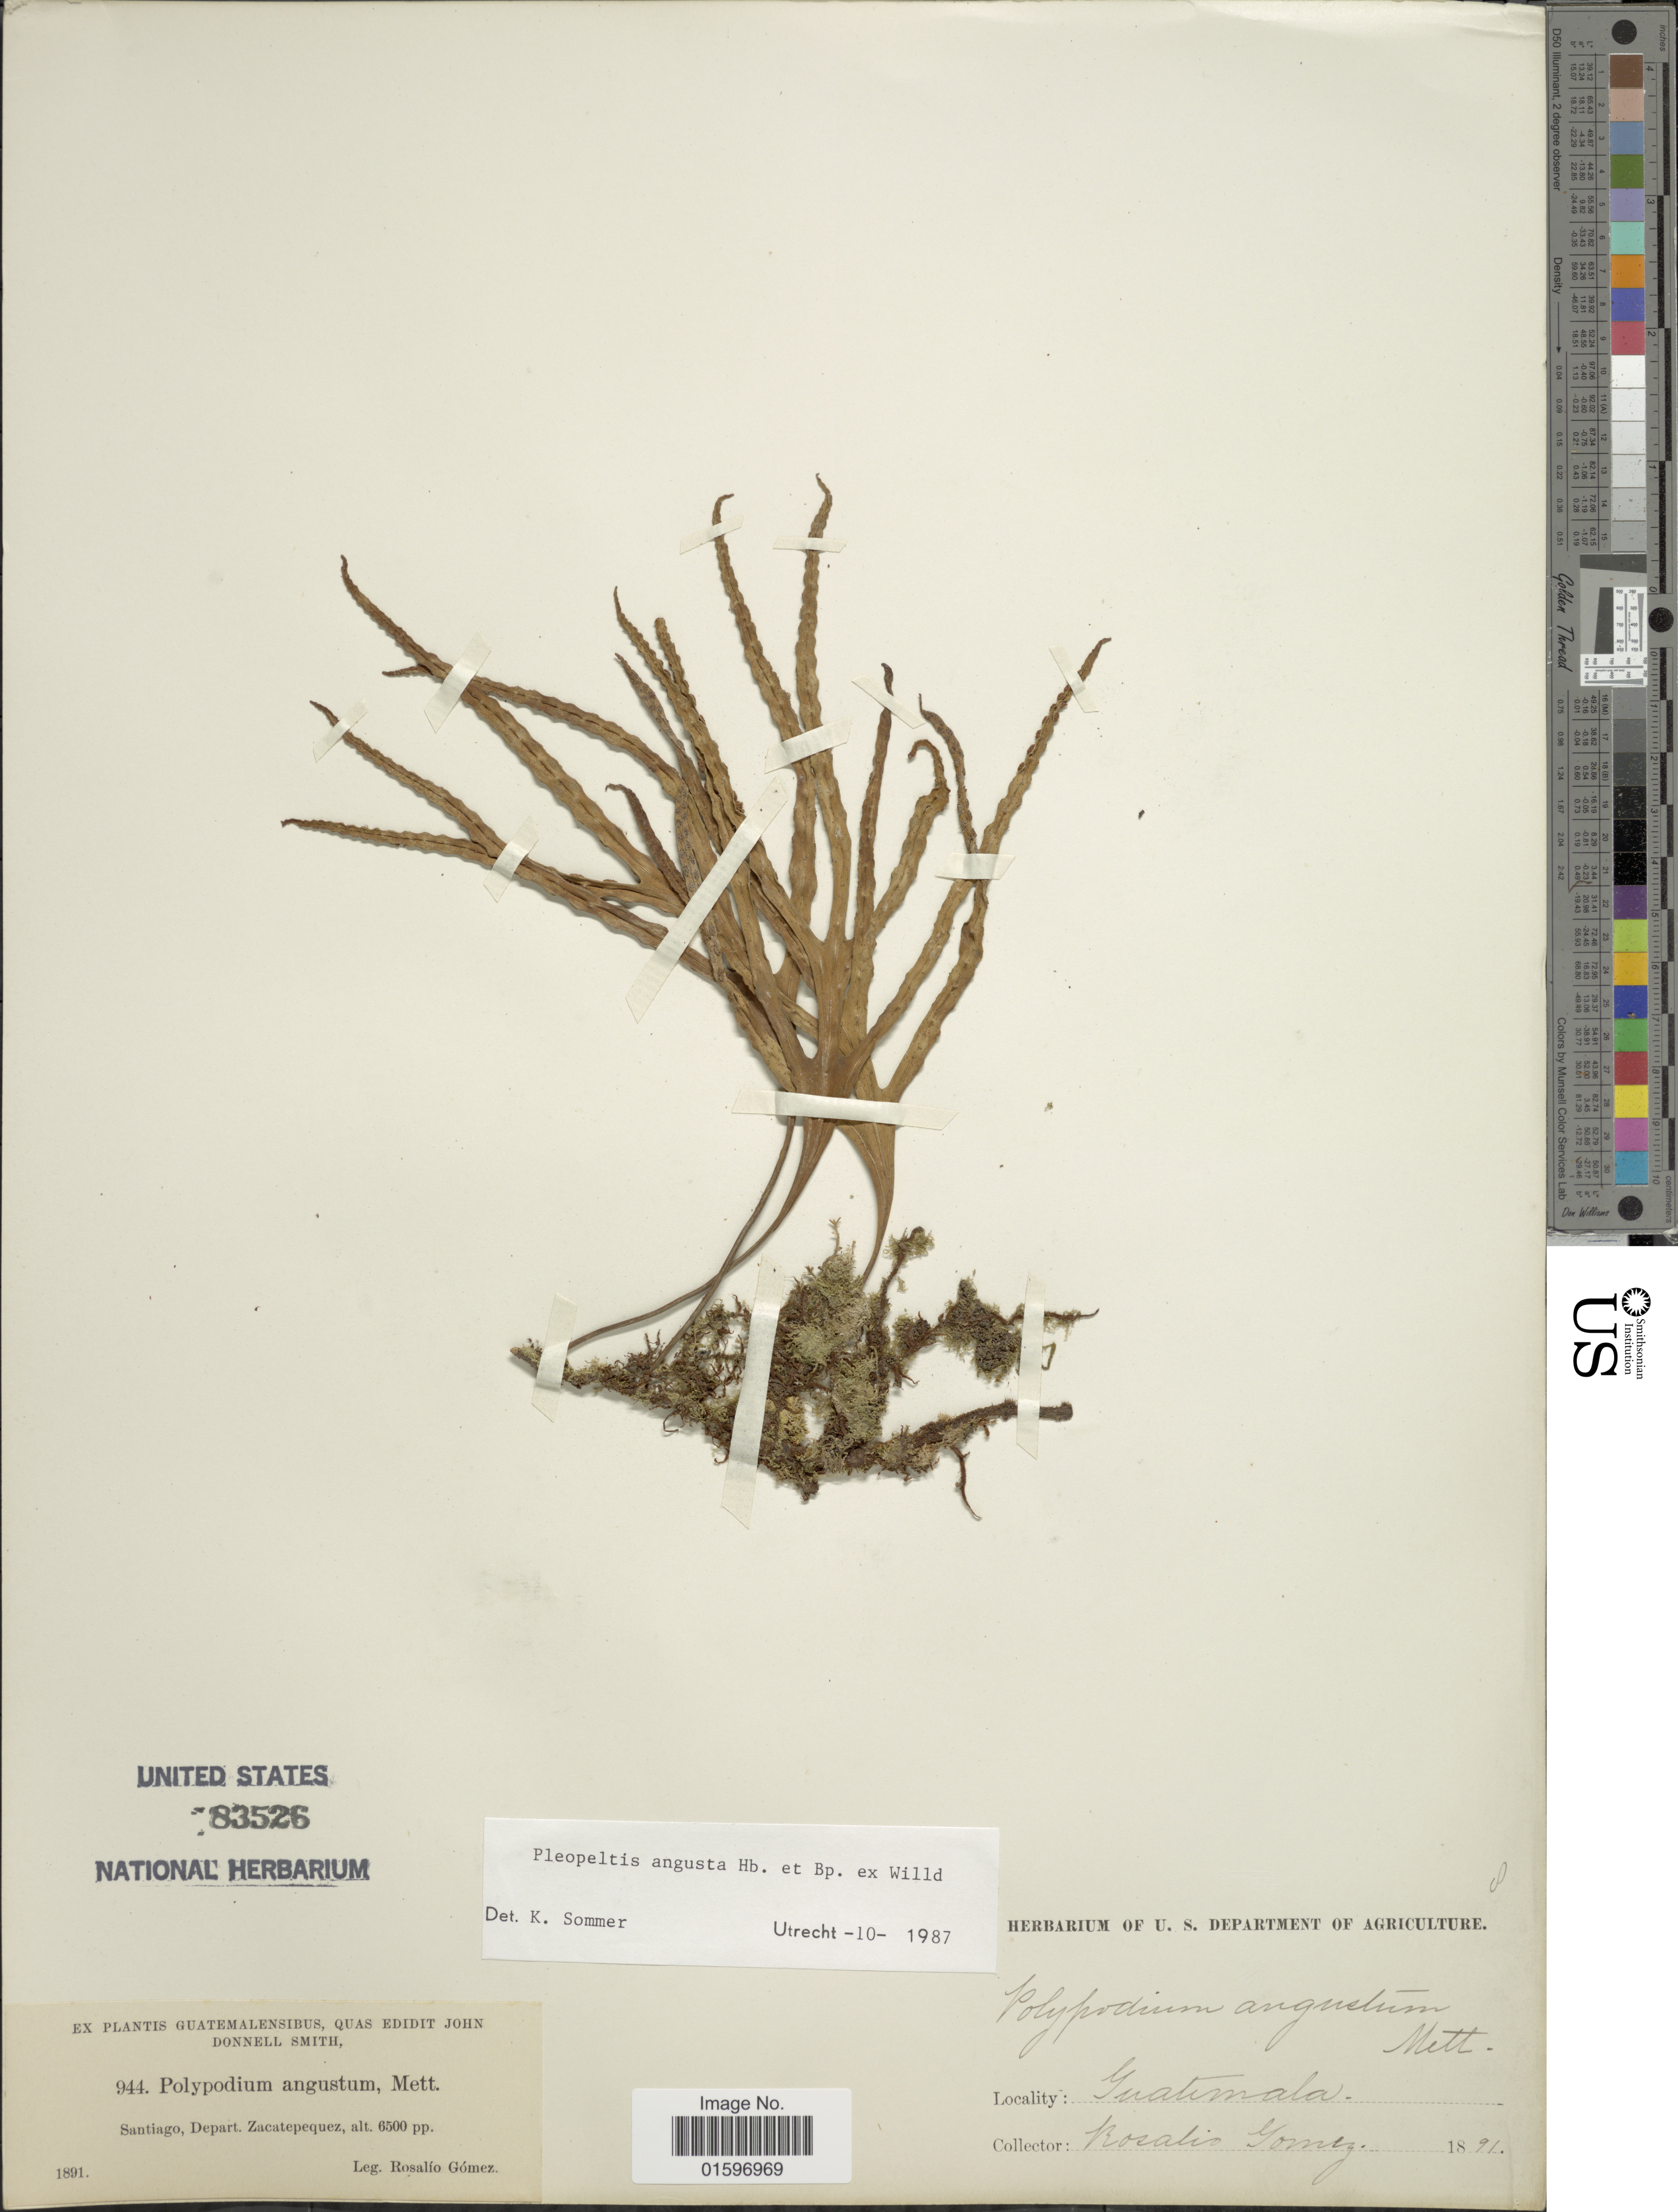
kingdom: Plantae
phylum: Tracheophyta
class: Polypodiopsida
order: Polypodiales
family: Polypodiaceae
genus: Pleopeltis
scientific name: Pleopeltis angusta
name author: Humb. & Bonap. ex Willd.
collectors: R. Gómez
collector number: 944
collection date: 1891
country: Guatemala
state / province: Sacatepéquez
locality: Santiago, Depart. Zacatepequez.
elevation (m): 1981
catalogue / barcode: US 83526